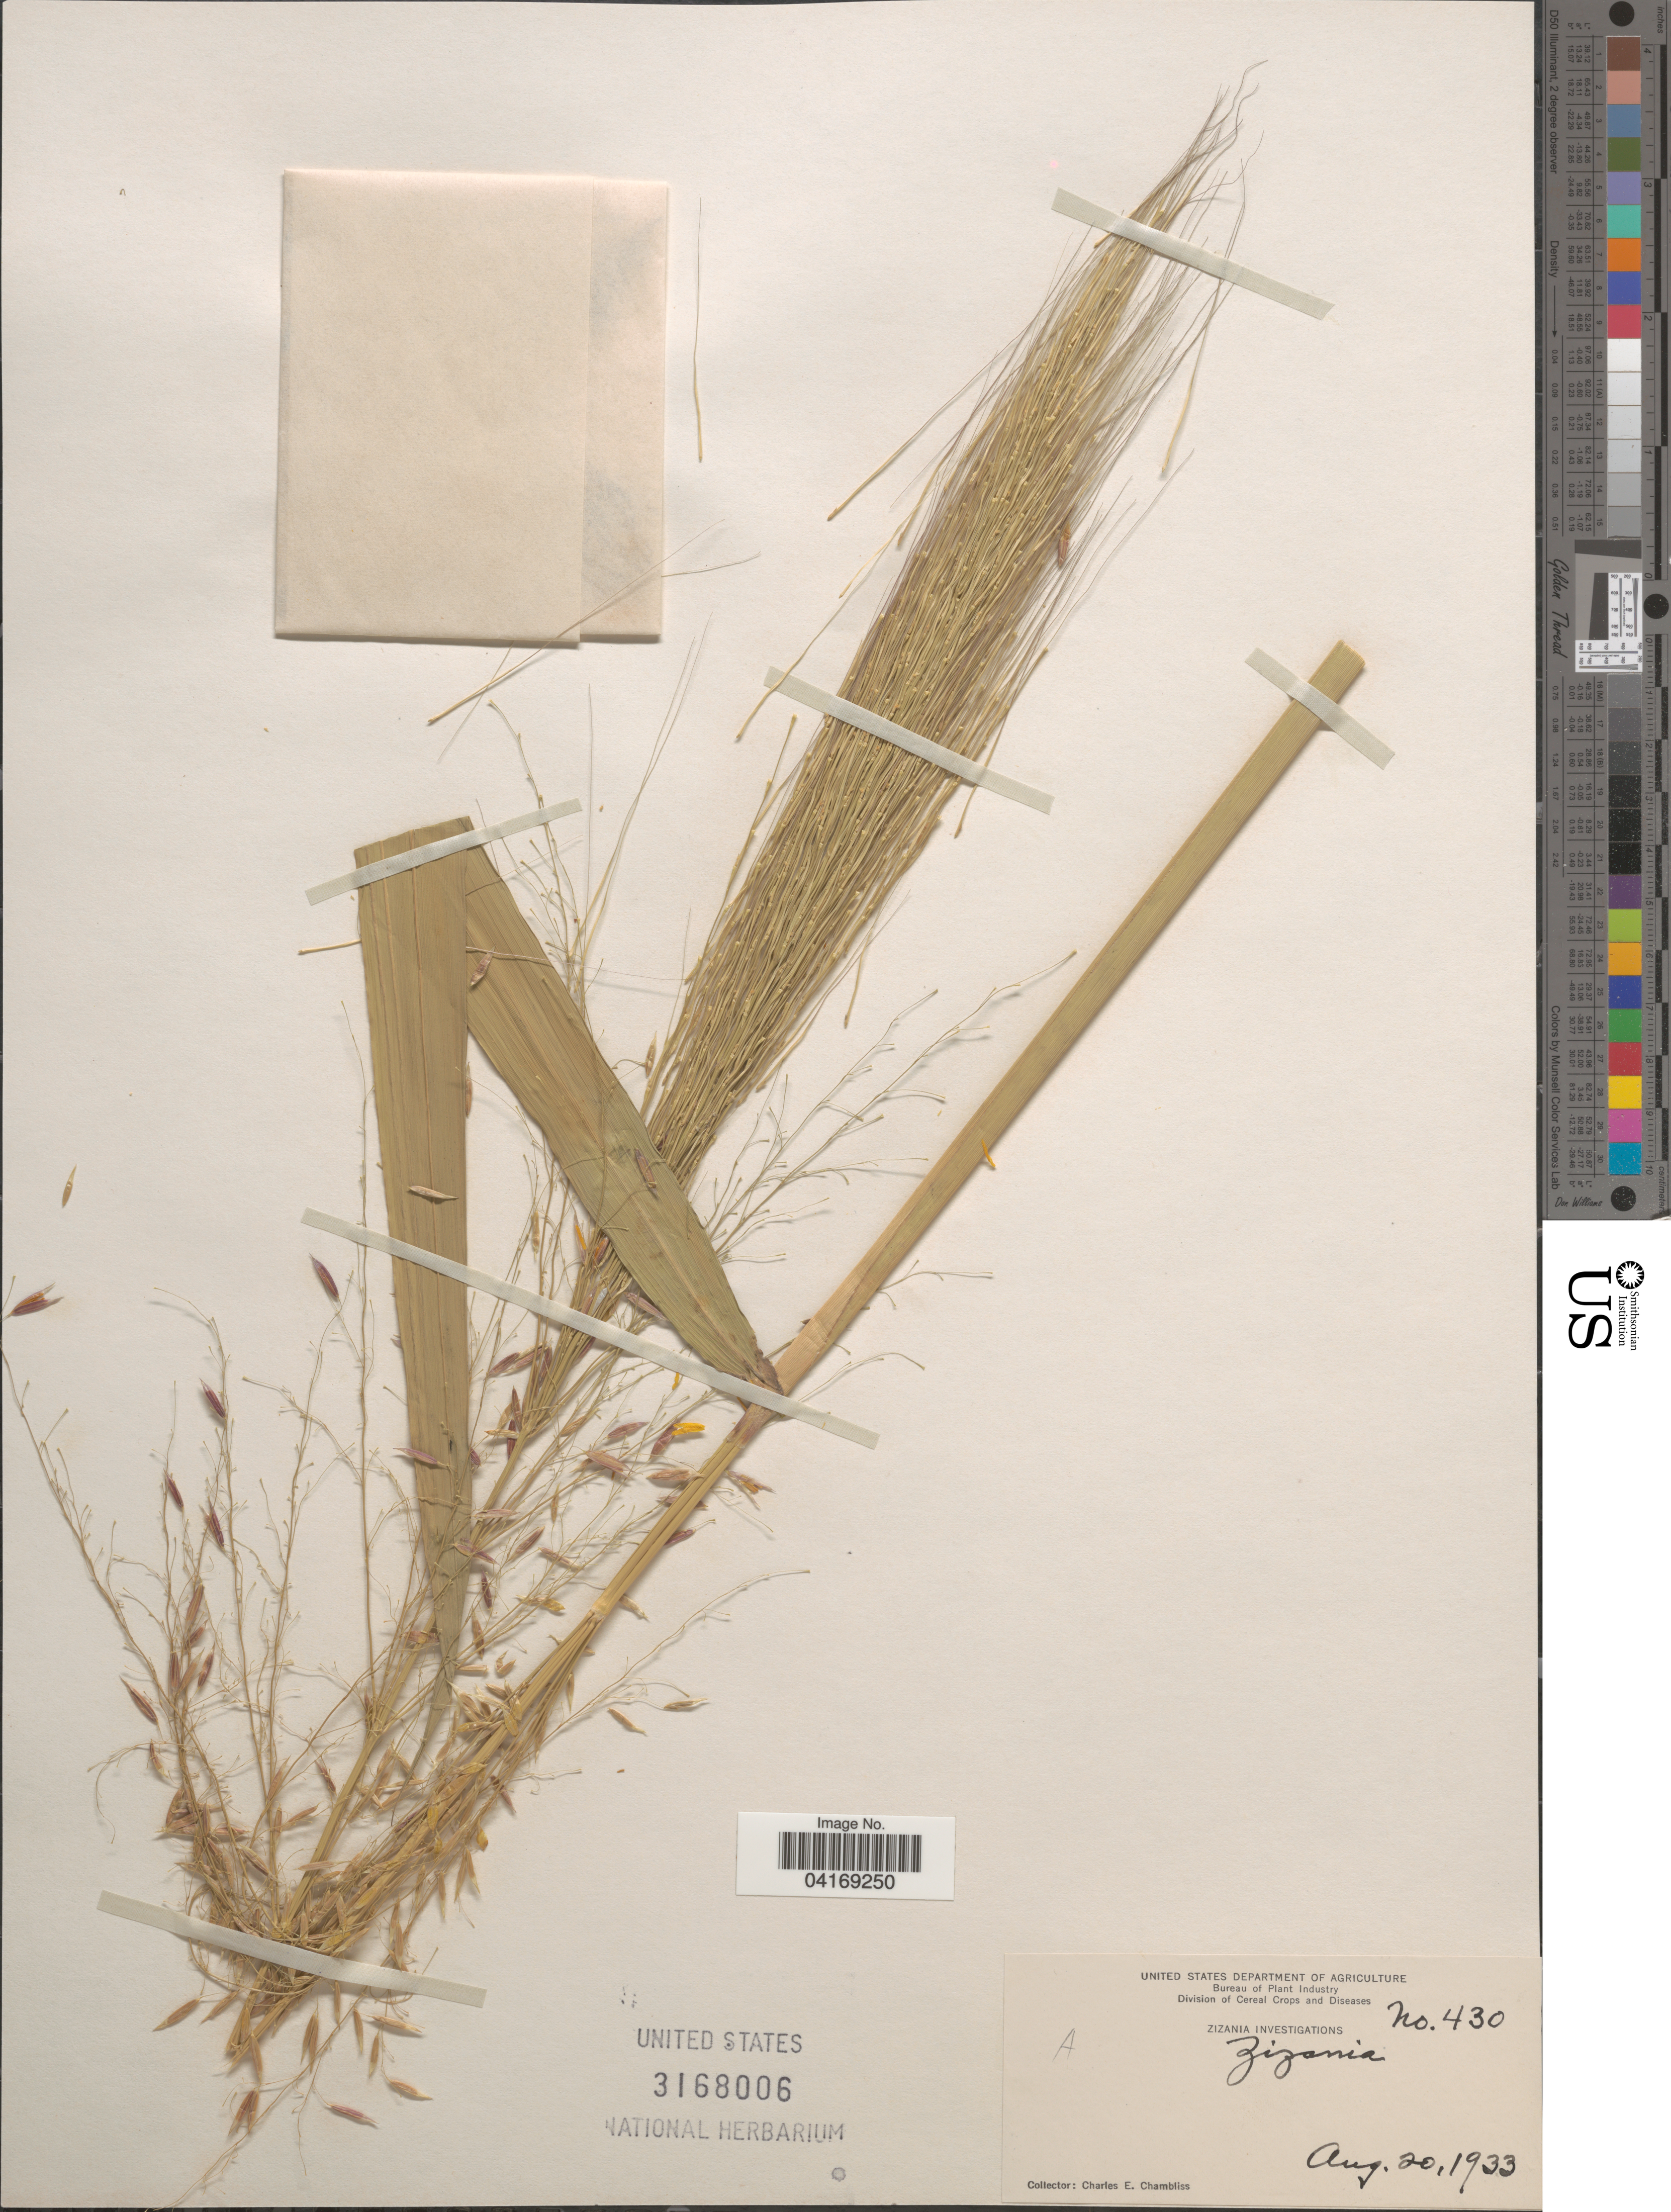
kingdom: Plantae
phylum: Tracheophyta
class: Liliopsida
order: Poales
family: Poaceae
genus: Zizania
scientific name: Zizania sp.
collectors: C. Chambliss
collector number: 430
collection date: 1933-08-20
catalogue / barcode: US 3168006